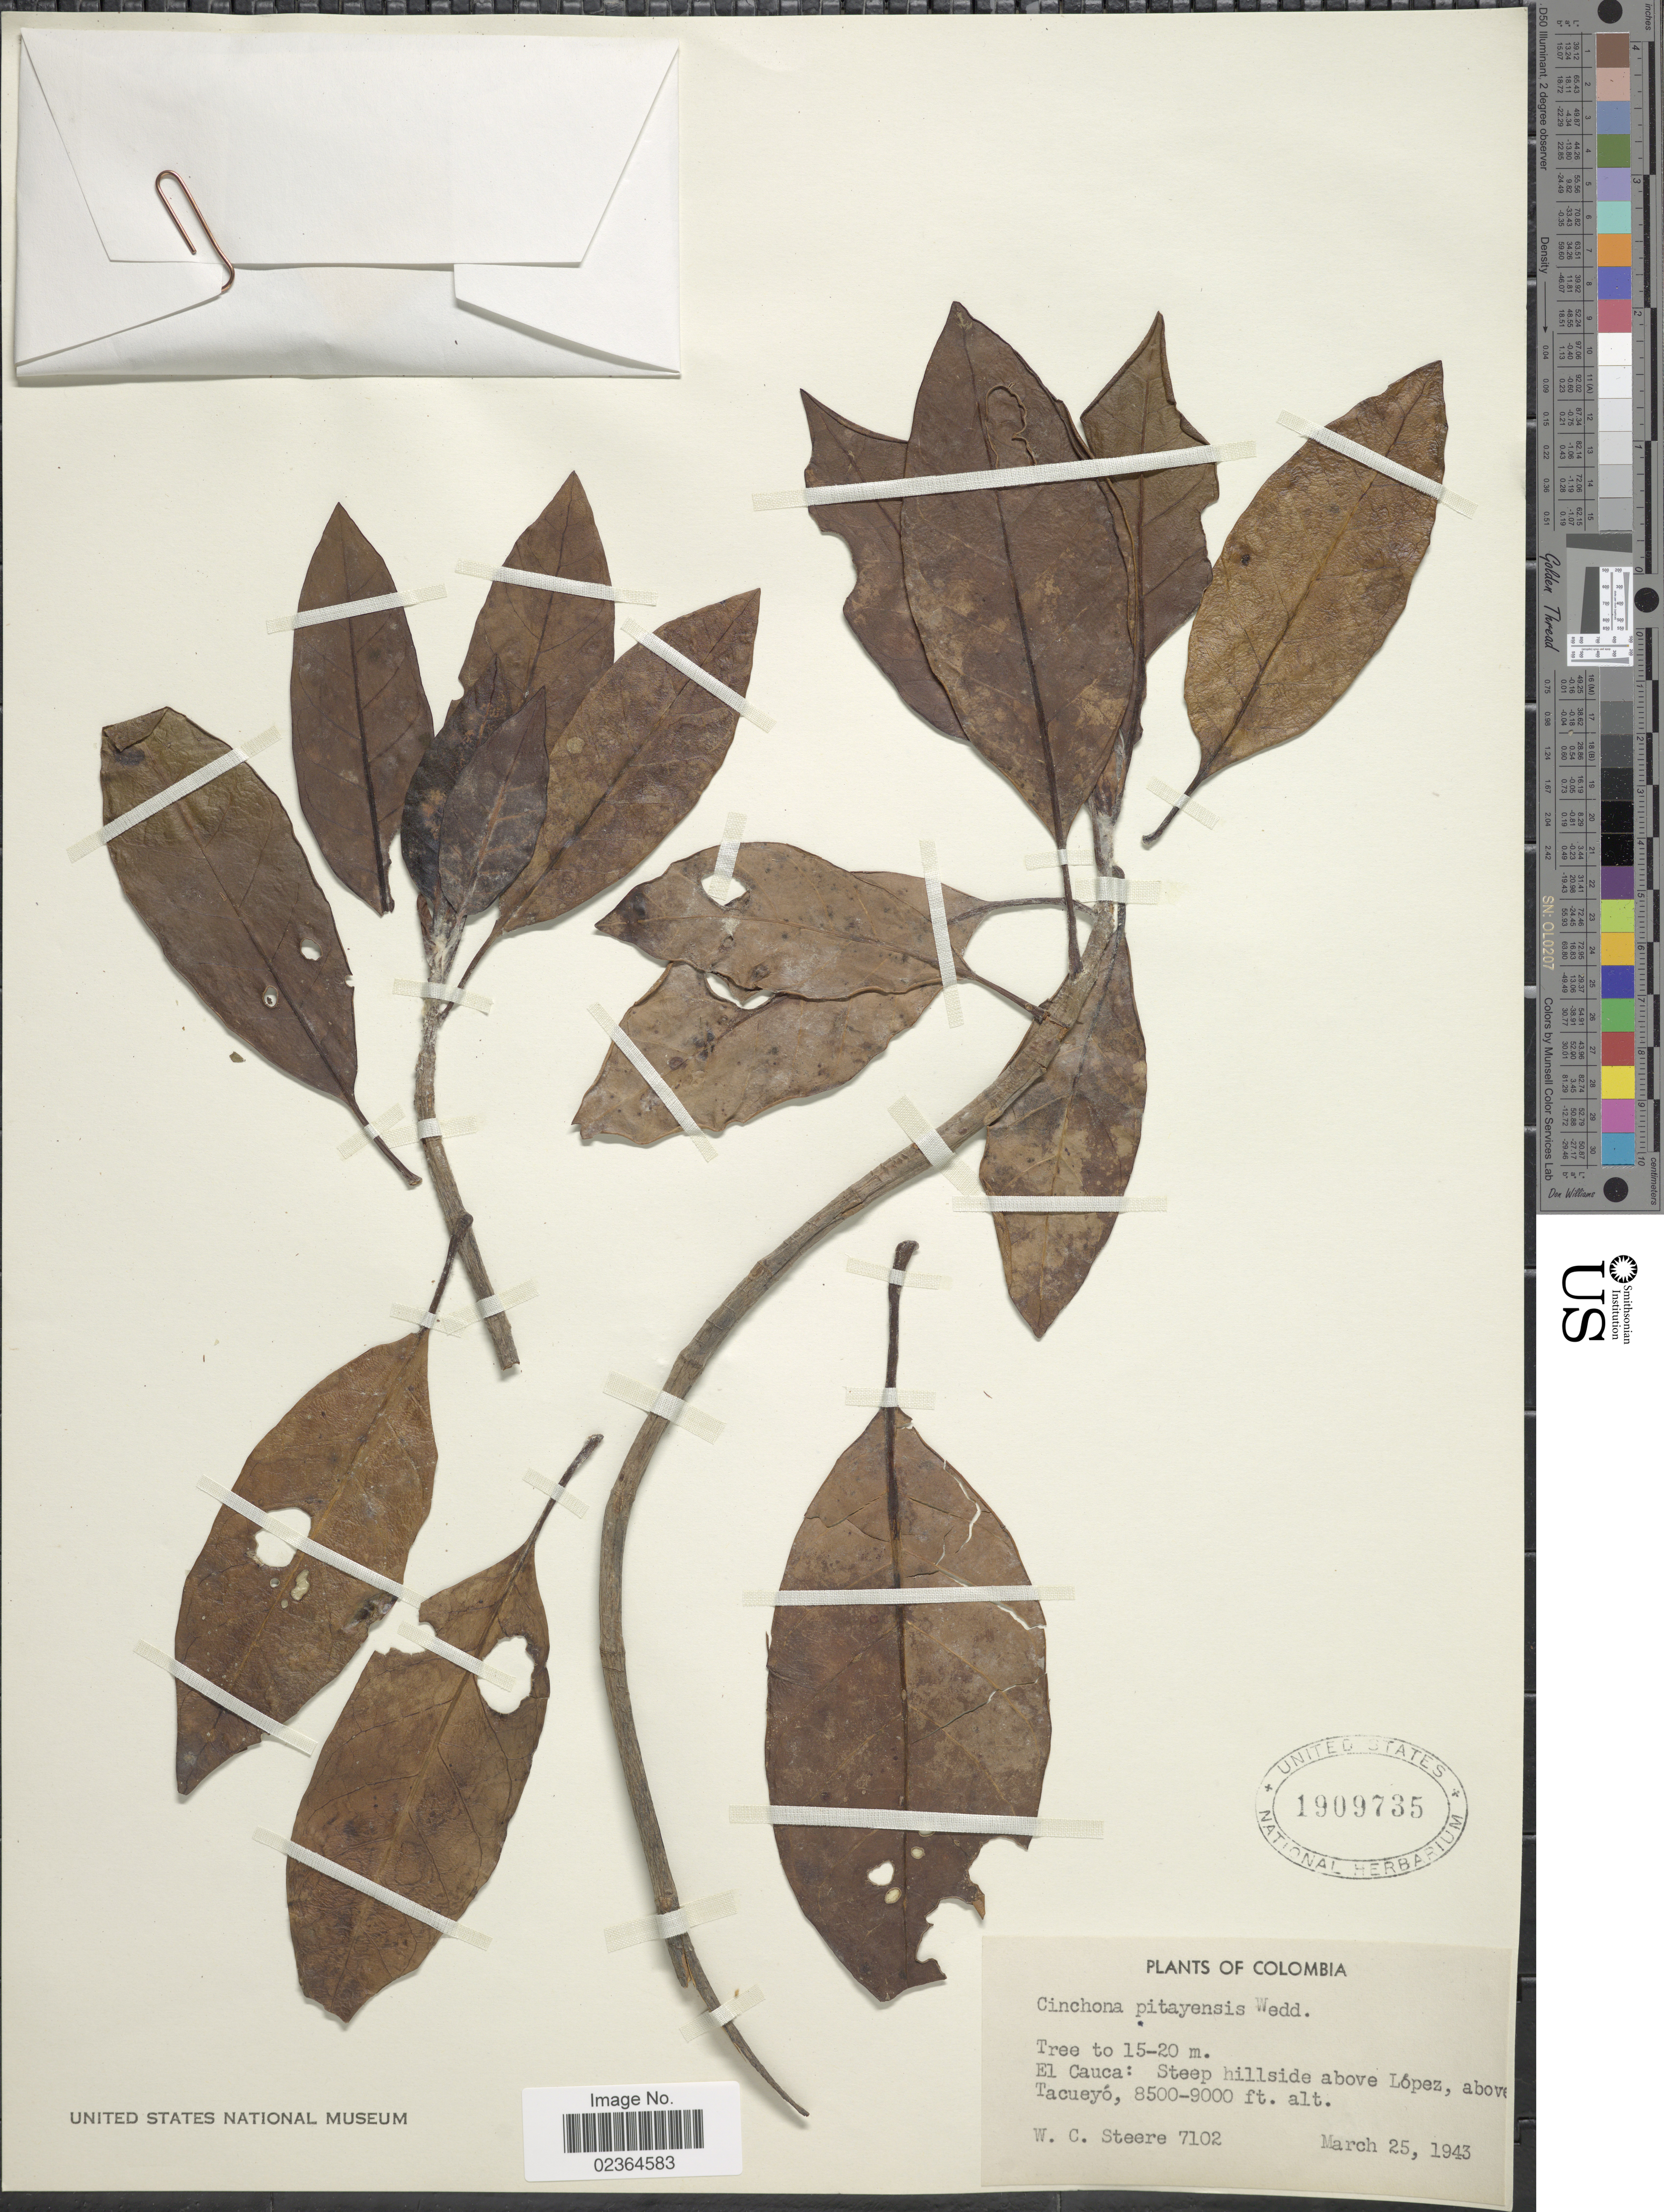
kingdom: Plantae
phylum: Tracheophyta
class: Magnoliopsida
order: Gentianales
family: Rubiaceae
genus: Cinchona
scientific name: Cinchona pitayensis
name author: Wedd.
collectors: W. C. Steere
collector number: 7102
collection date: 1943-03-25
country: Colombia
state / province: Cauca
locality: El Cauca: Steep hillside above López, above Tacueyó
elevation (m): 2591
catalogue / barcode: US 1909735